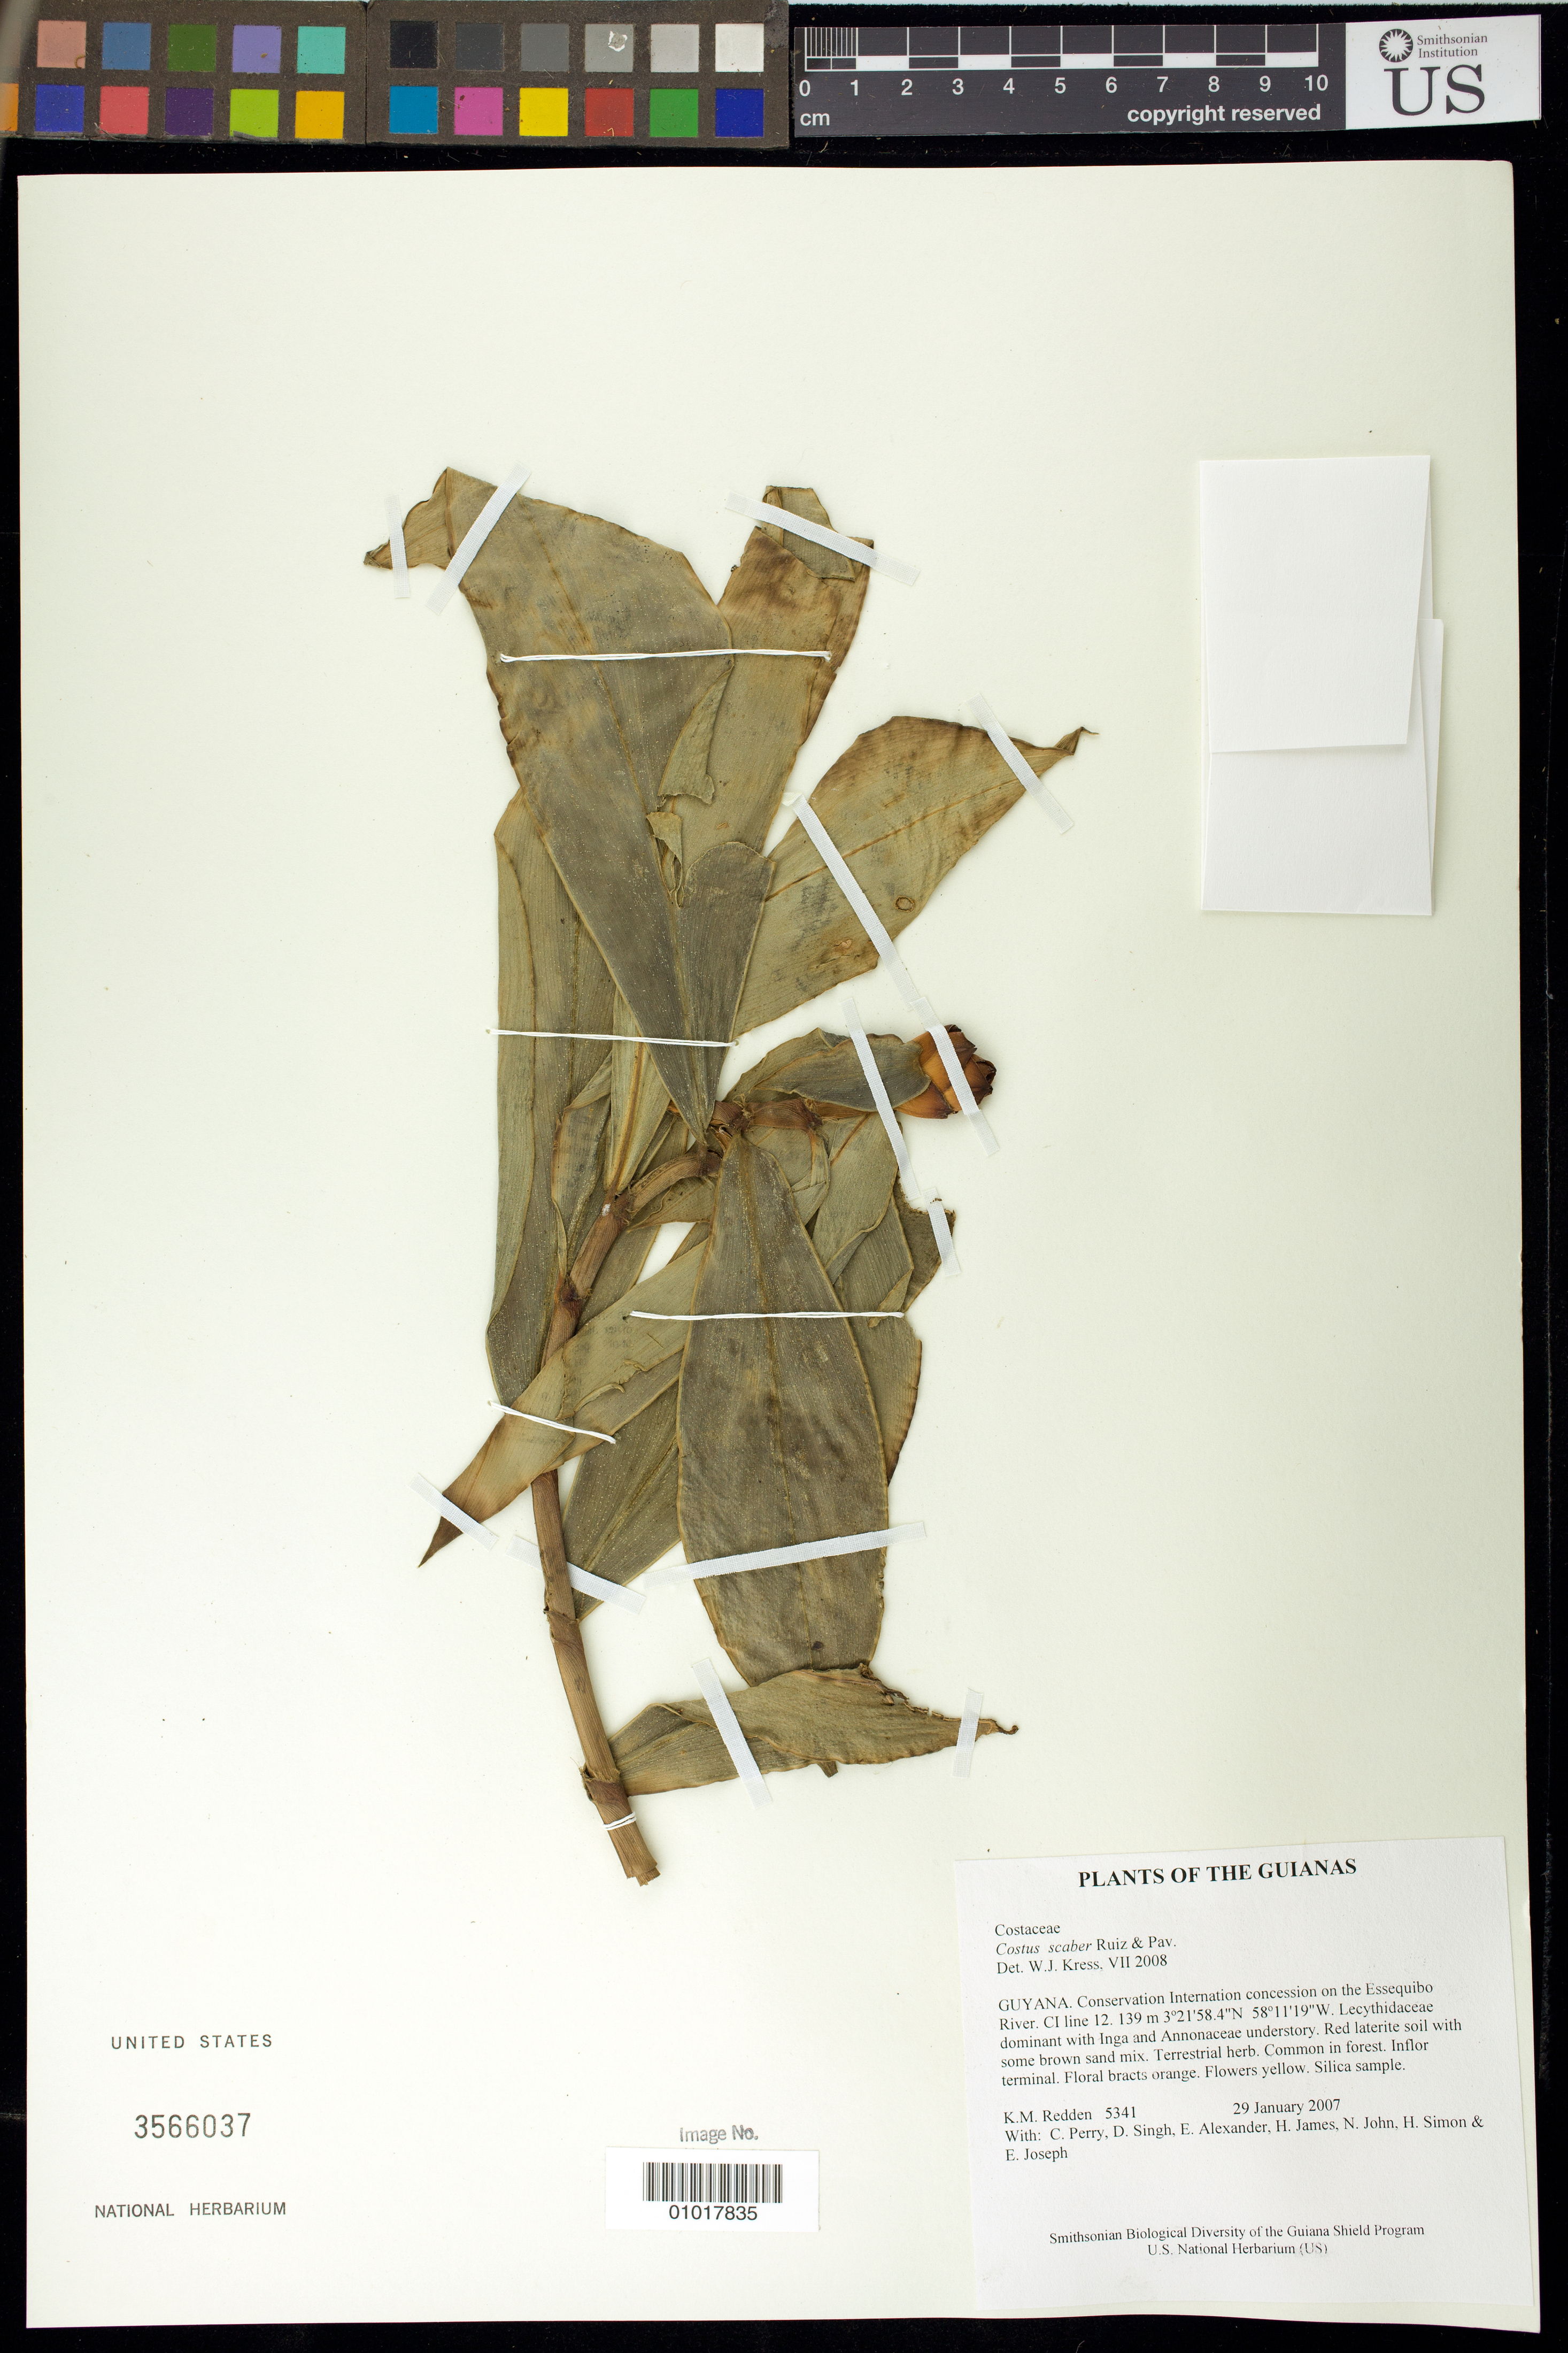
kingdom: Plantae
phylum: Tracheophyta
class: Liliopsida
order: Zingiberales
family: Costaceae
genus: Costus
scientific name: Costus scaber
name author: Ruiz & Pav.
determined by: Kress, W. J., (US), Smithsonian Institution - National Museum of Natural History (UNITED STATES)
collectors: K. M. Redden, C. Perry, D. Singh, E. Alexander, H. James, N. John, H. Simon & E. Joseph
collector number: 5341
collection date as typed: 29 January 2007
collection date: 2007-01-29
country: Guyana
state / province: U. Takutu-U. Essequibo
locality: Conservation International concession on the Essequibo River. CI line 12.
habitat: Lecythidaceae dominant with Inga and Annonaceae understory. Red laterite soil with some brown sand mix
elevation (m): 139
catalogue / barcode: US 3566037